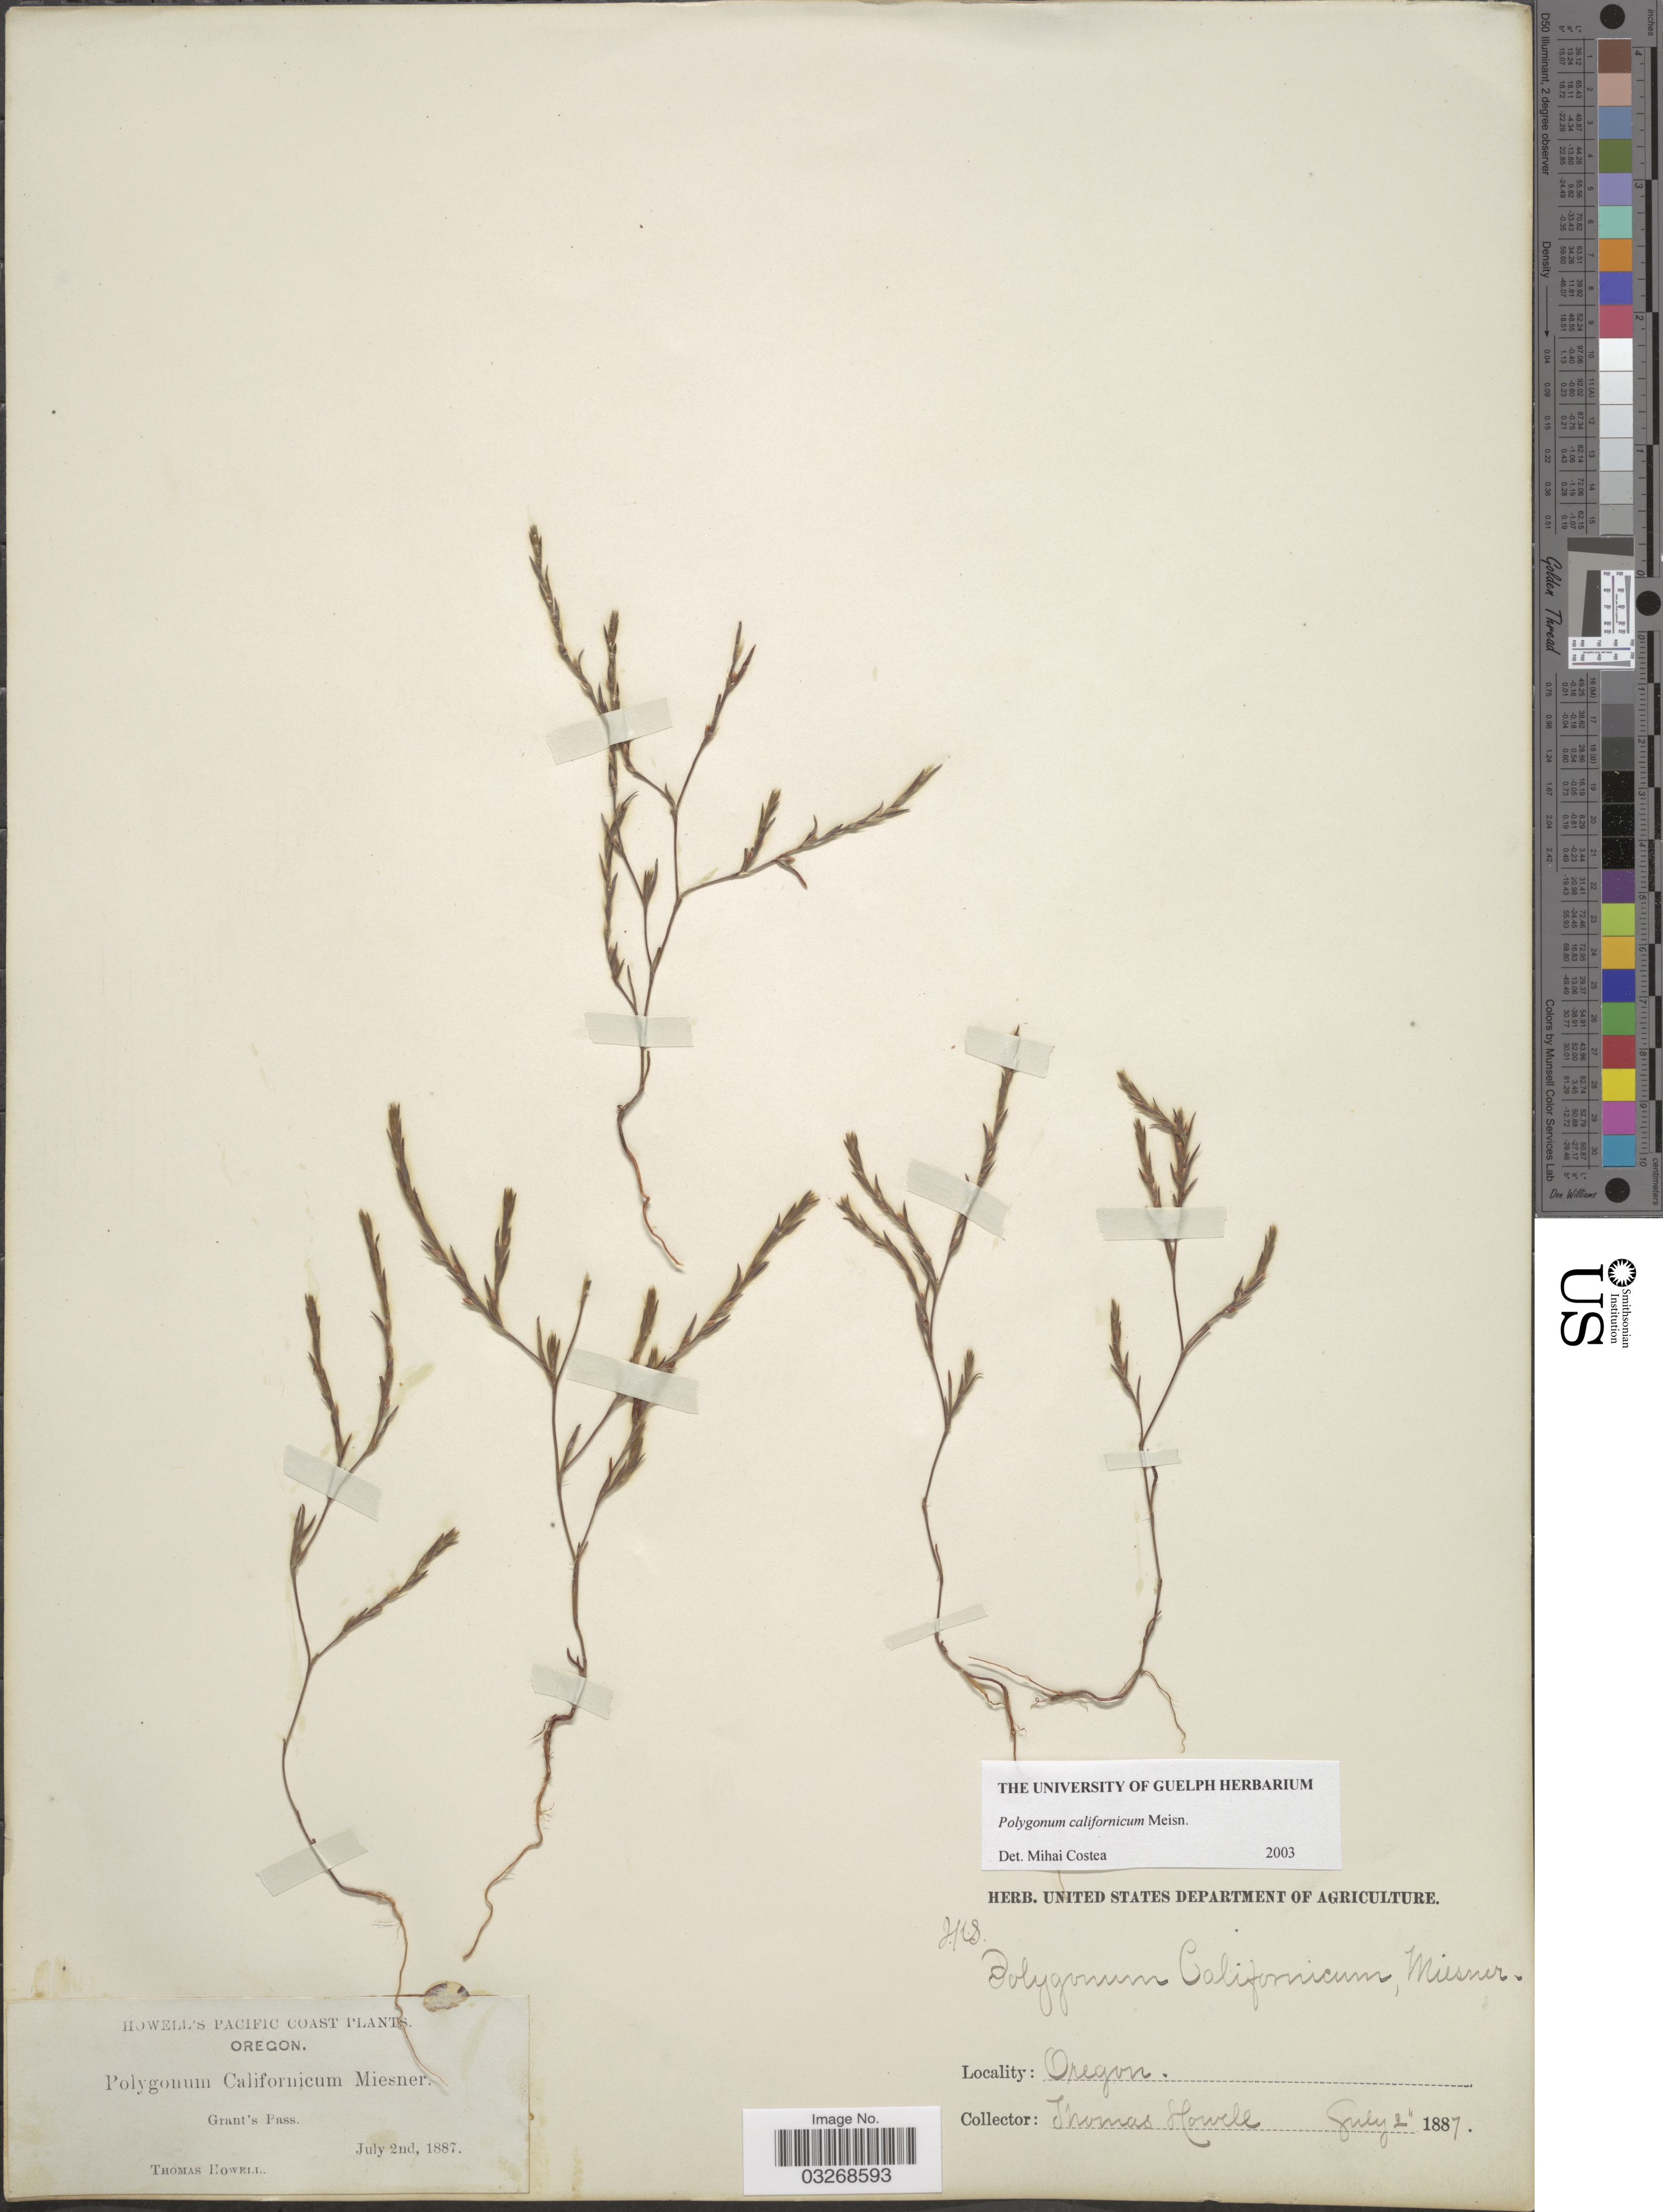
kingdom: Plantae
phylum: Tracheophyta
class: Magnoliopsida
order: Caryophyllales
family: Polygonaceae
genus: Polygonum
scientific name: Polygonum californicum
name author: Meisn.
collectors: T. Howell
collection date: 1887-07-02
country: United States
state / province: Oregon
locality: Pacific Coast. Grant's Pass.